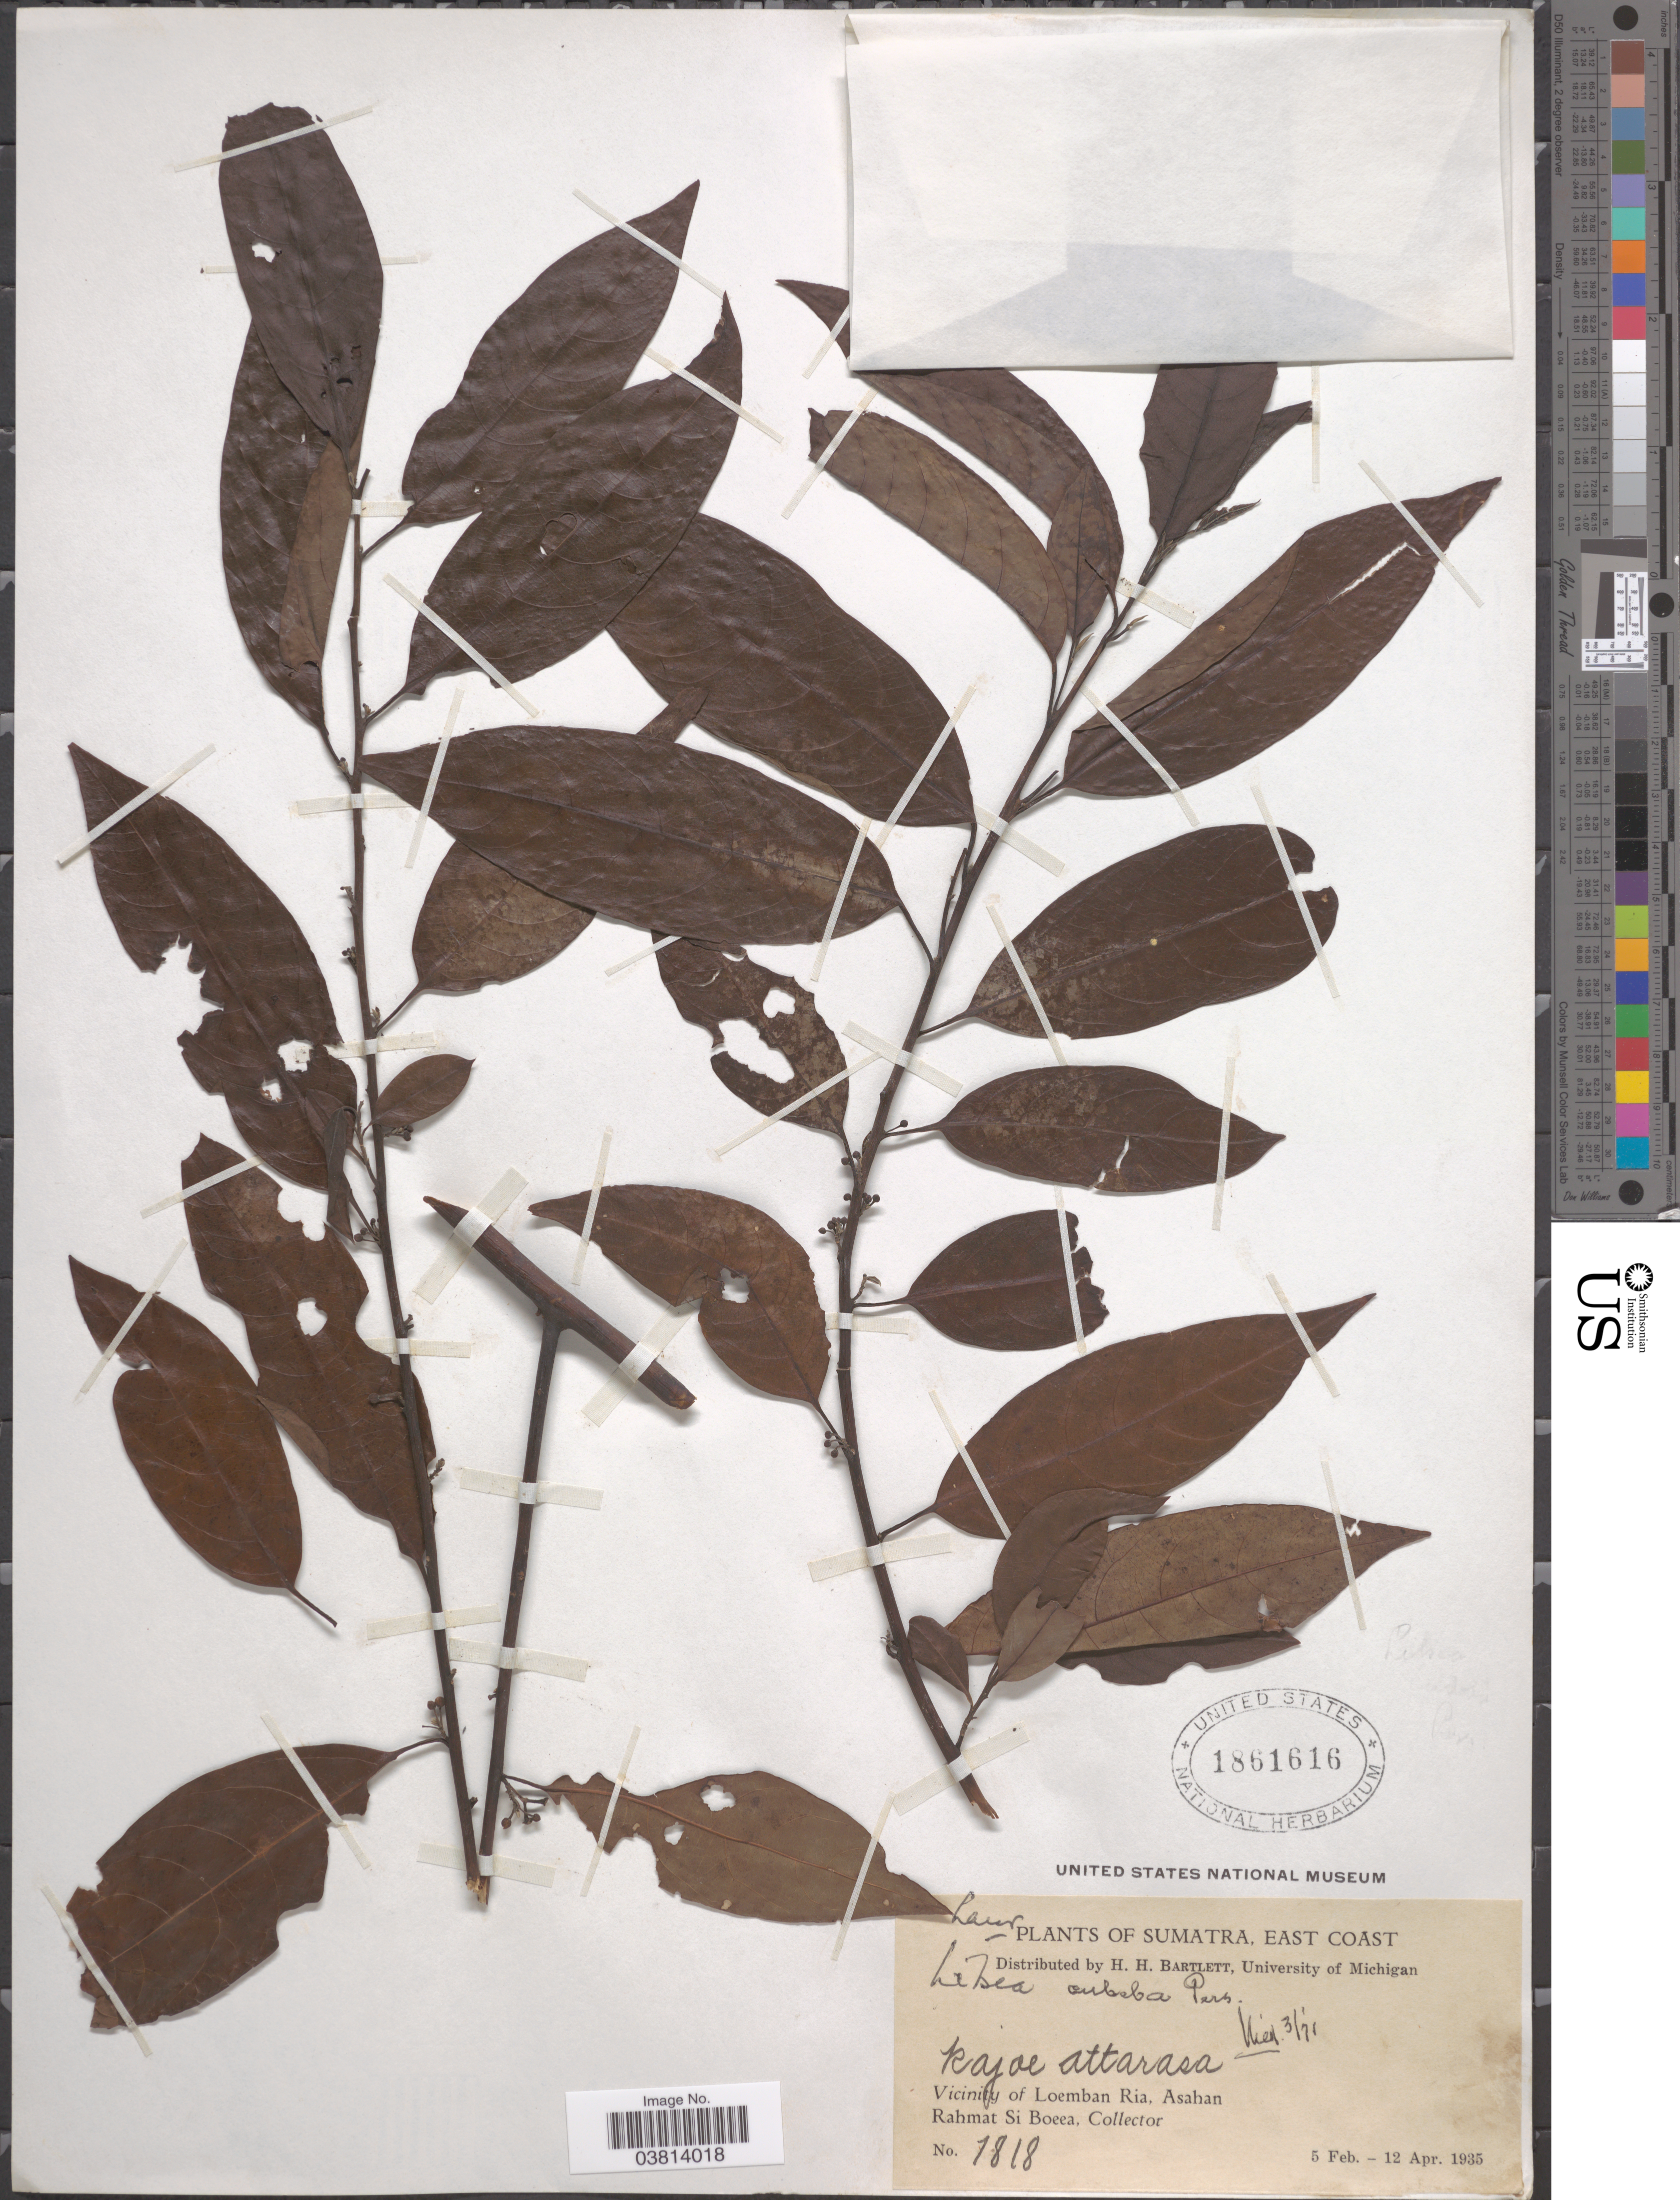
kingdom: Plantae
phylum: Tracheophyta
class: Magnoliopsida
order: Laurales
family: Lauraceae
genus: Litsea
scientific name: Litsea cubeba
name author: (Lour.) Pers.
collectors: Rahmat Si Boeea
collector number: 1818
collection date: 1935-02-05/1935-04-12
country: Indonesia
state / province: Sumatra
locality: East Coast. Vicinity of Loemban Ria, Asahan.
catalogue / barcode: US 1861616